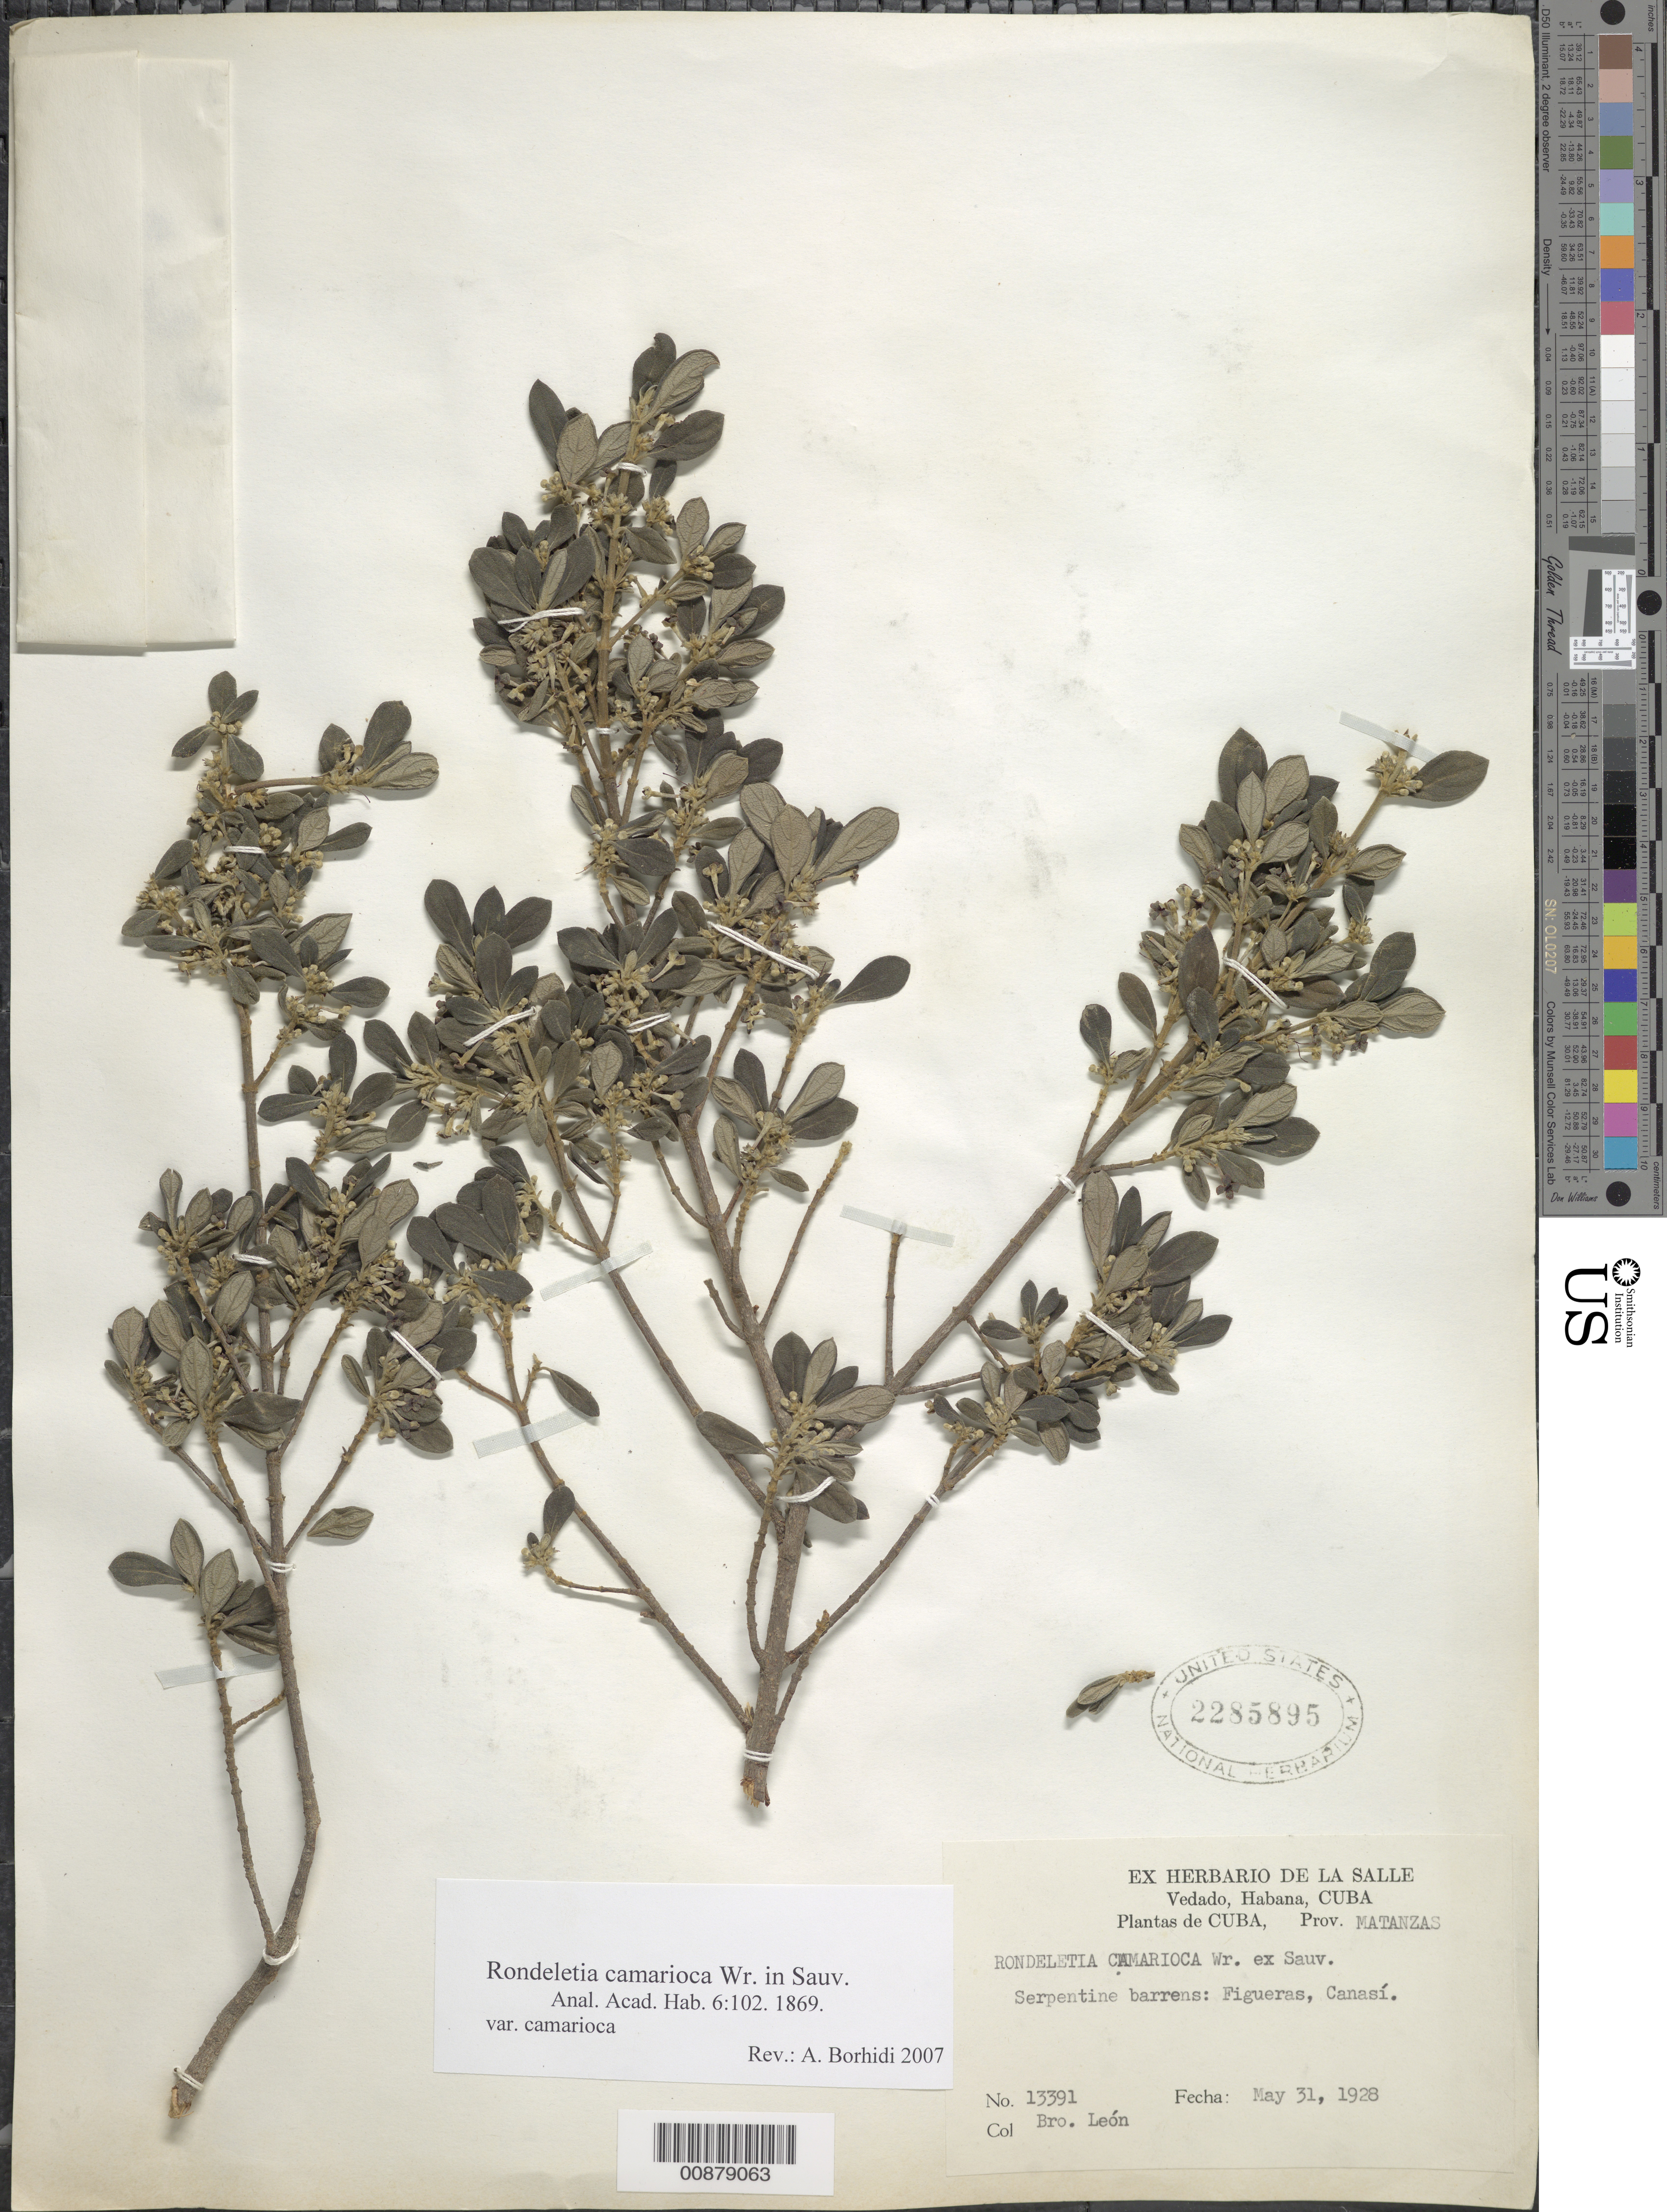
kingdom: Plantae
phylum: Tracheophyta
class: Magnoliopsida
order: Gentianales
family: Rubiaceae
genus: Rondeletia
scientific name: Rondeletia camarioca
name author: C. Wright in Sauvalle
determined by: Borhidi, Attila L.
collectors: Bro. León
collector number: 13391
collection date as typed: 31 May 1928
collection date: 1928-05-31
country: Cuba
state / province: Matanzas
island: Cuba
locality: Figueras, Canasí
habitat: Serpentine barrens.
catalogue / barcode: US 2285895